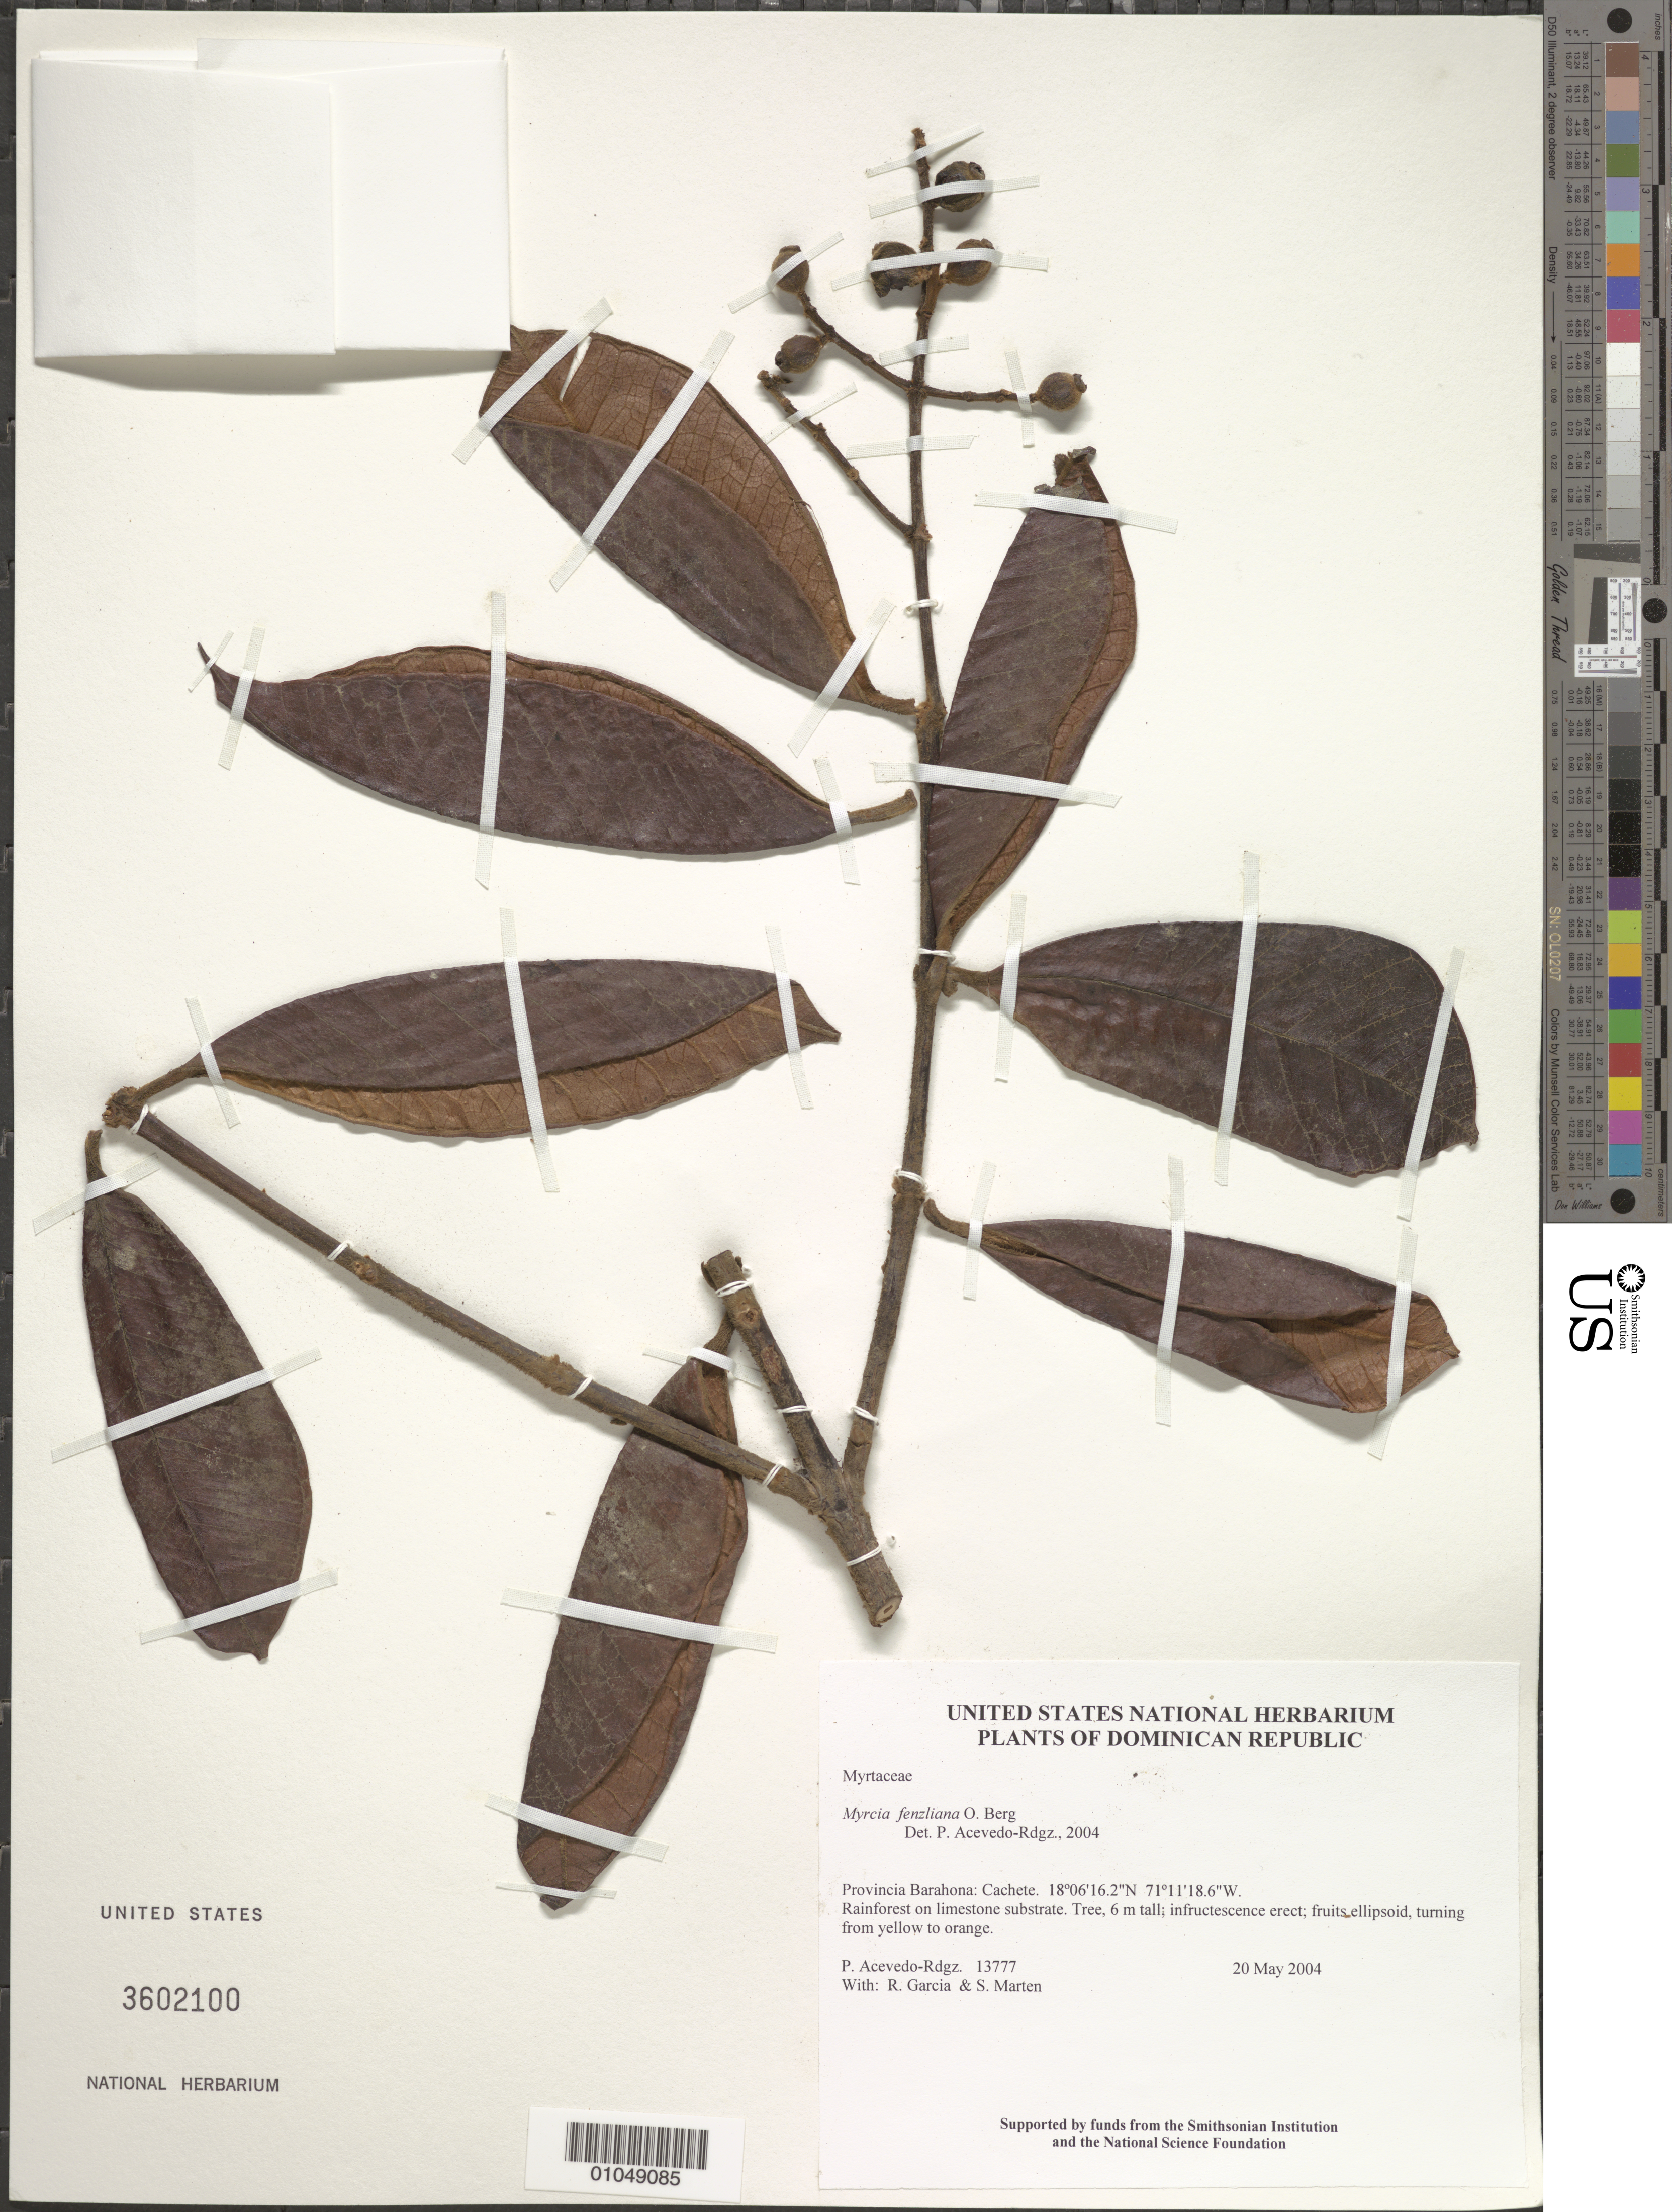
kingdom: Plantae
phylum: Tracheophyta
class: Magnoliopsida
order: Myrtales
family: Myrtaceae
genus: Myrcia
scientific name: Myrcia fenzliana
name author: O. Berg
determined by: Acevedo-Rodríguez, P., (BOT), Smithsonian Institution - National Museum of Natural History (UNITED STATES)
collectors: P. Acevedo-Rodr., R. G. García & S. Marten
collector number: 13777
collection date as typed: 20 May 2004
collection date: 2004-05-20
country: Dominican Republic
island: Hispaniola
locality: Provincia Barahona: Cachete.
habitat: Rainforest on limestone substrate.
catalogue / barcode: US 3602100